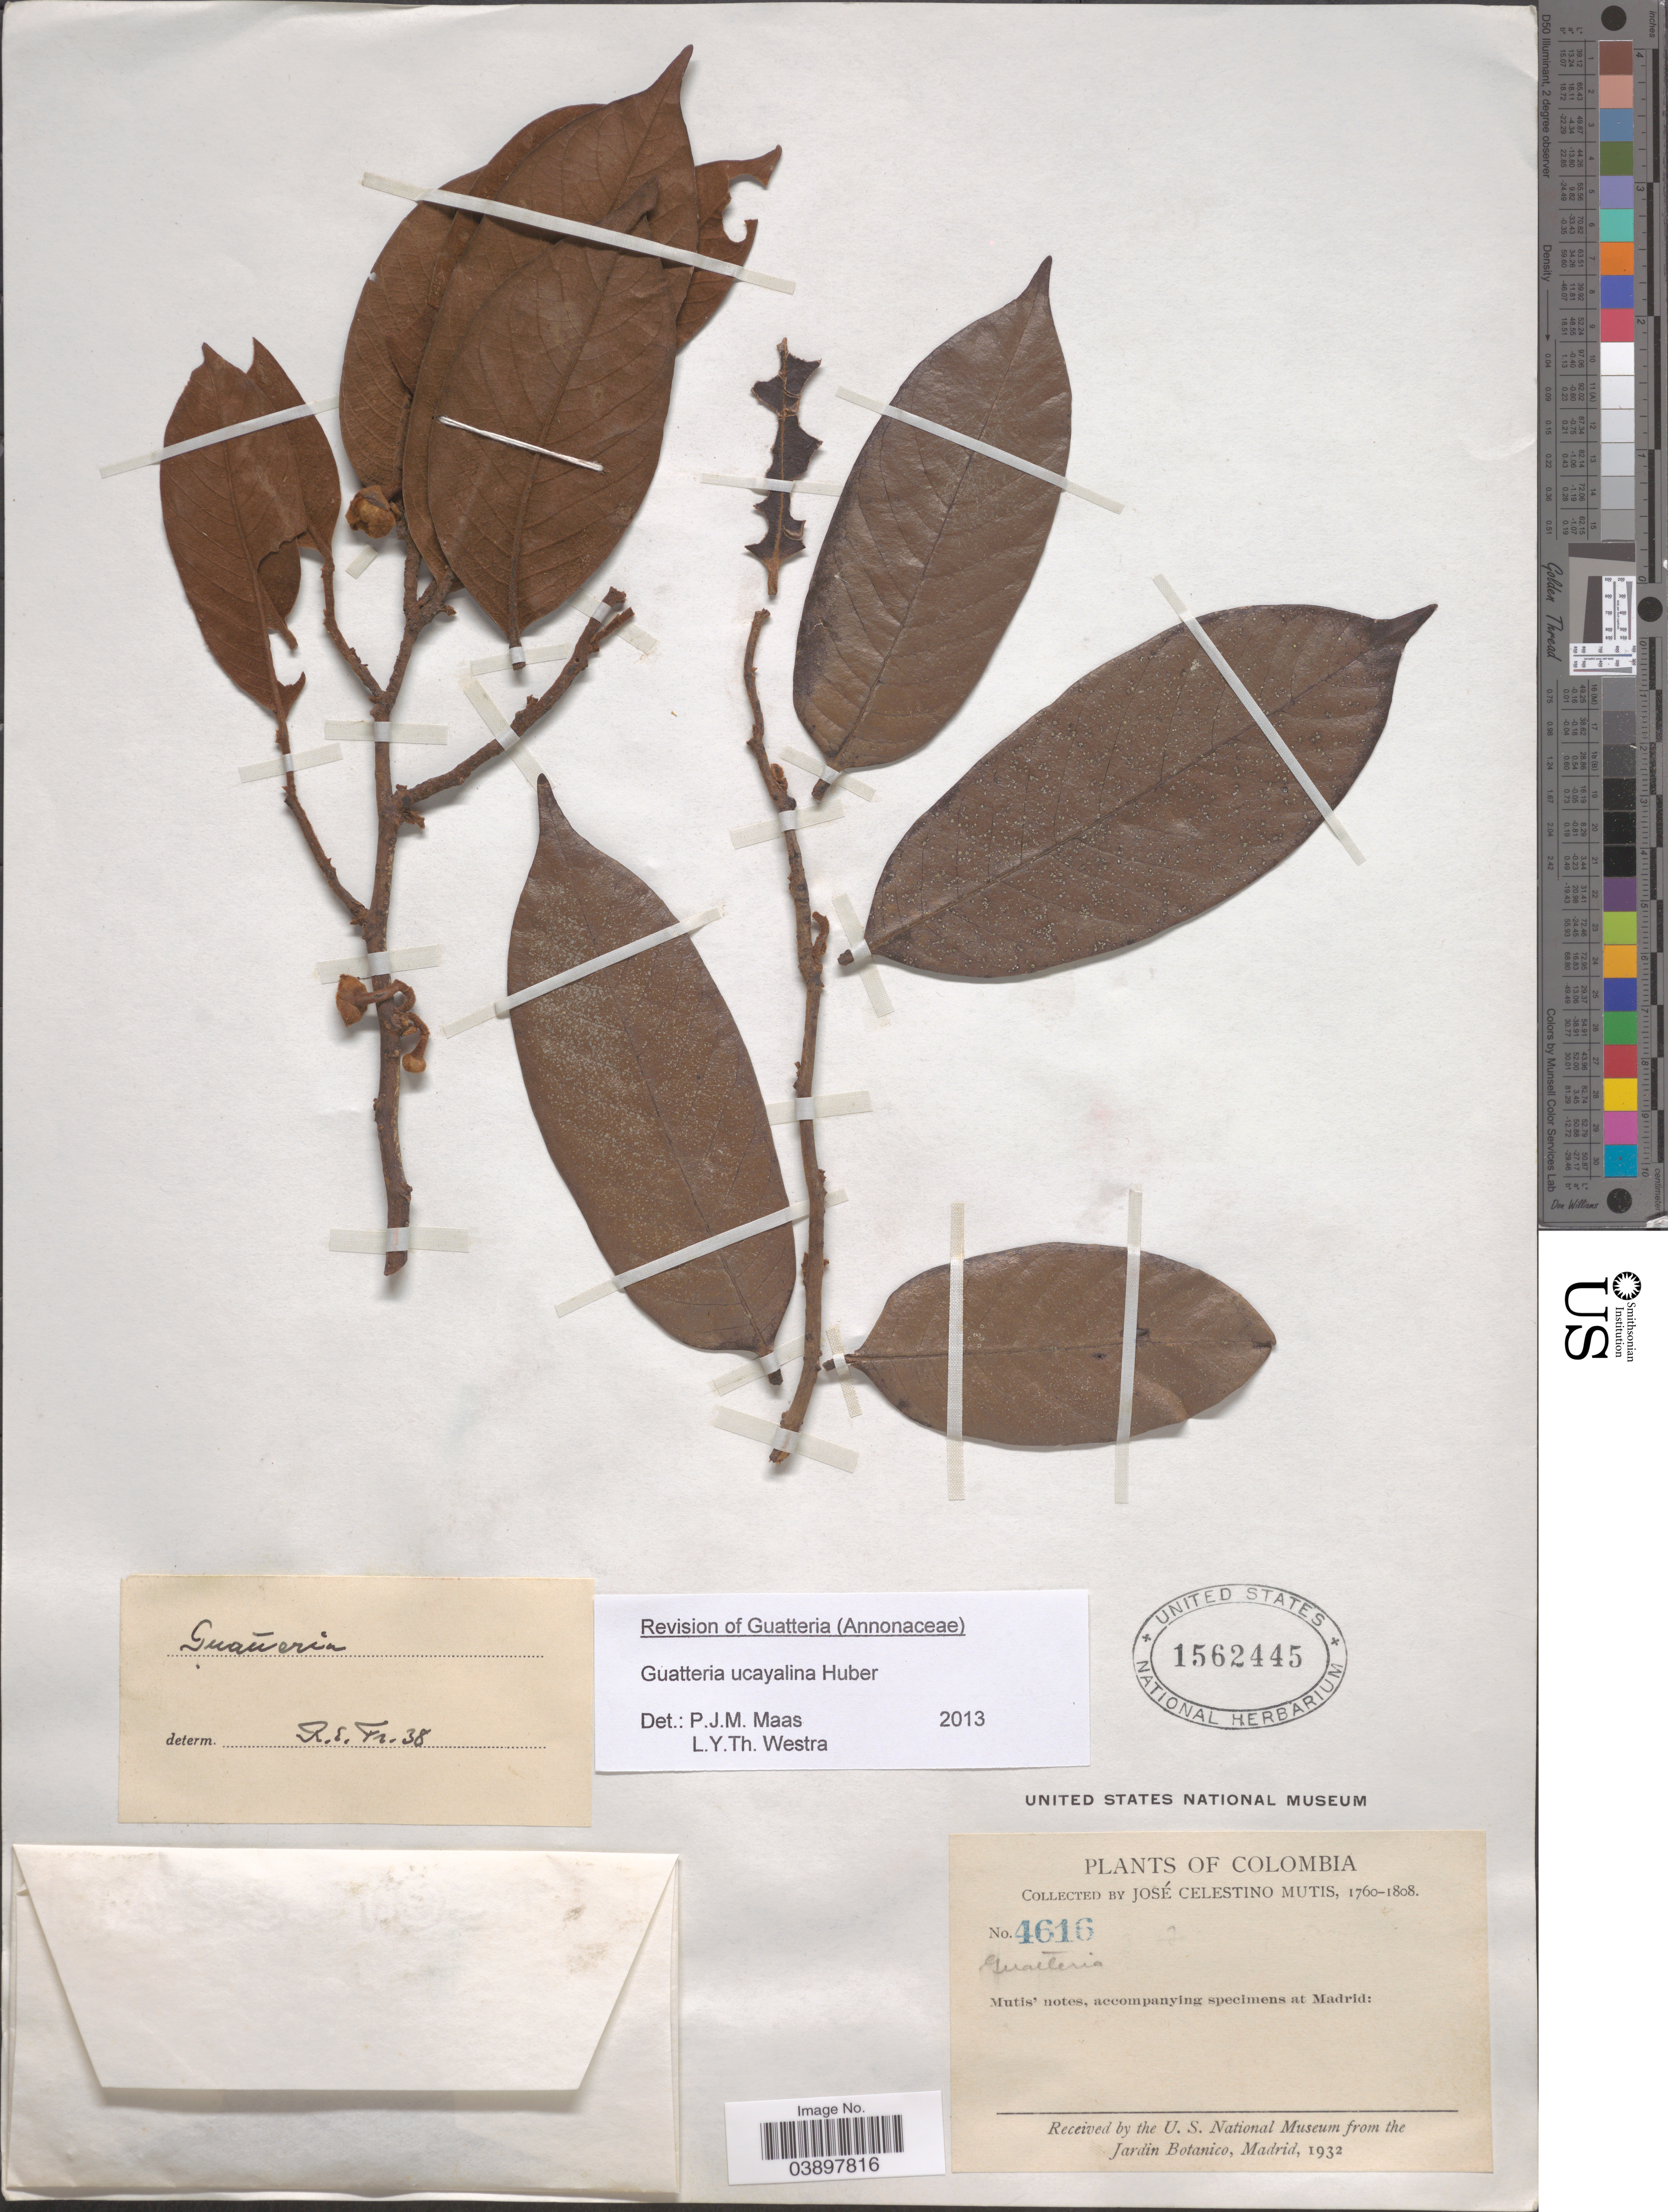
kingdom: Plantae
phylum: Tracheophyta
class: Magnoliopsida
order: Magnoliales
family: Annonaceae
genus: Guatteria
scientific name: Guatteria ucayalina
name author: Huber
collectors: J. C. B. Mutis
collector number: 4616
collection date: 1760/1808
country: Colombia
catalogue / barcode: US 1562445